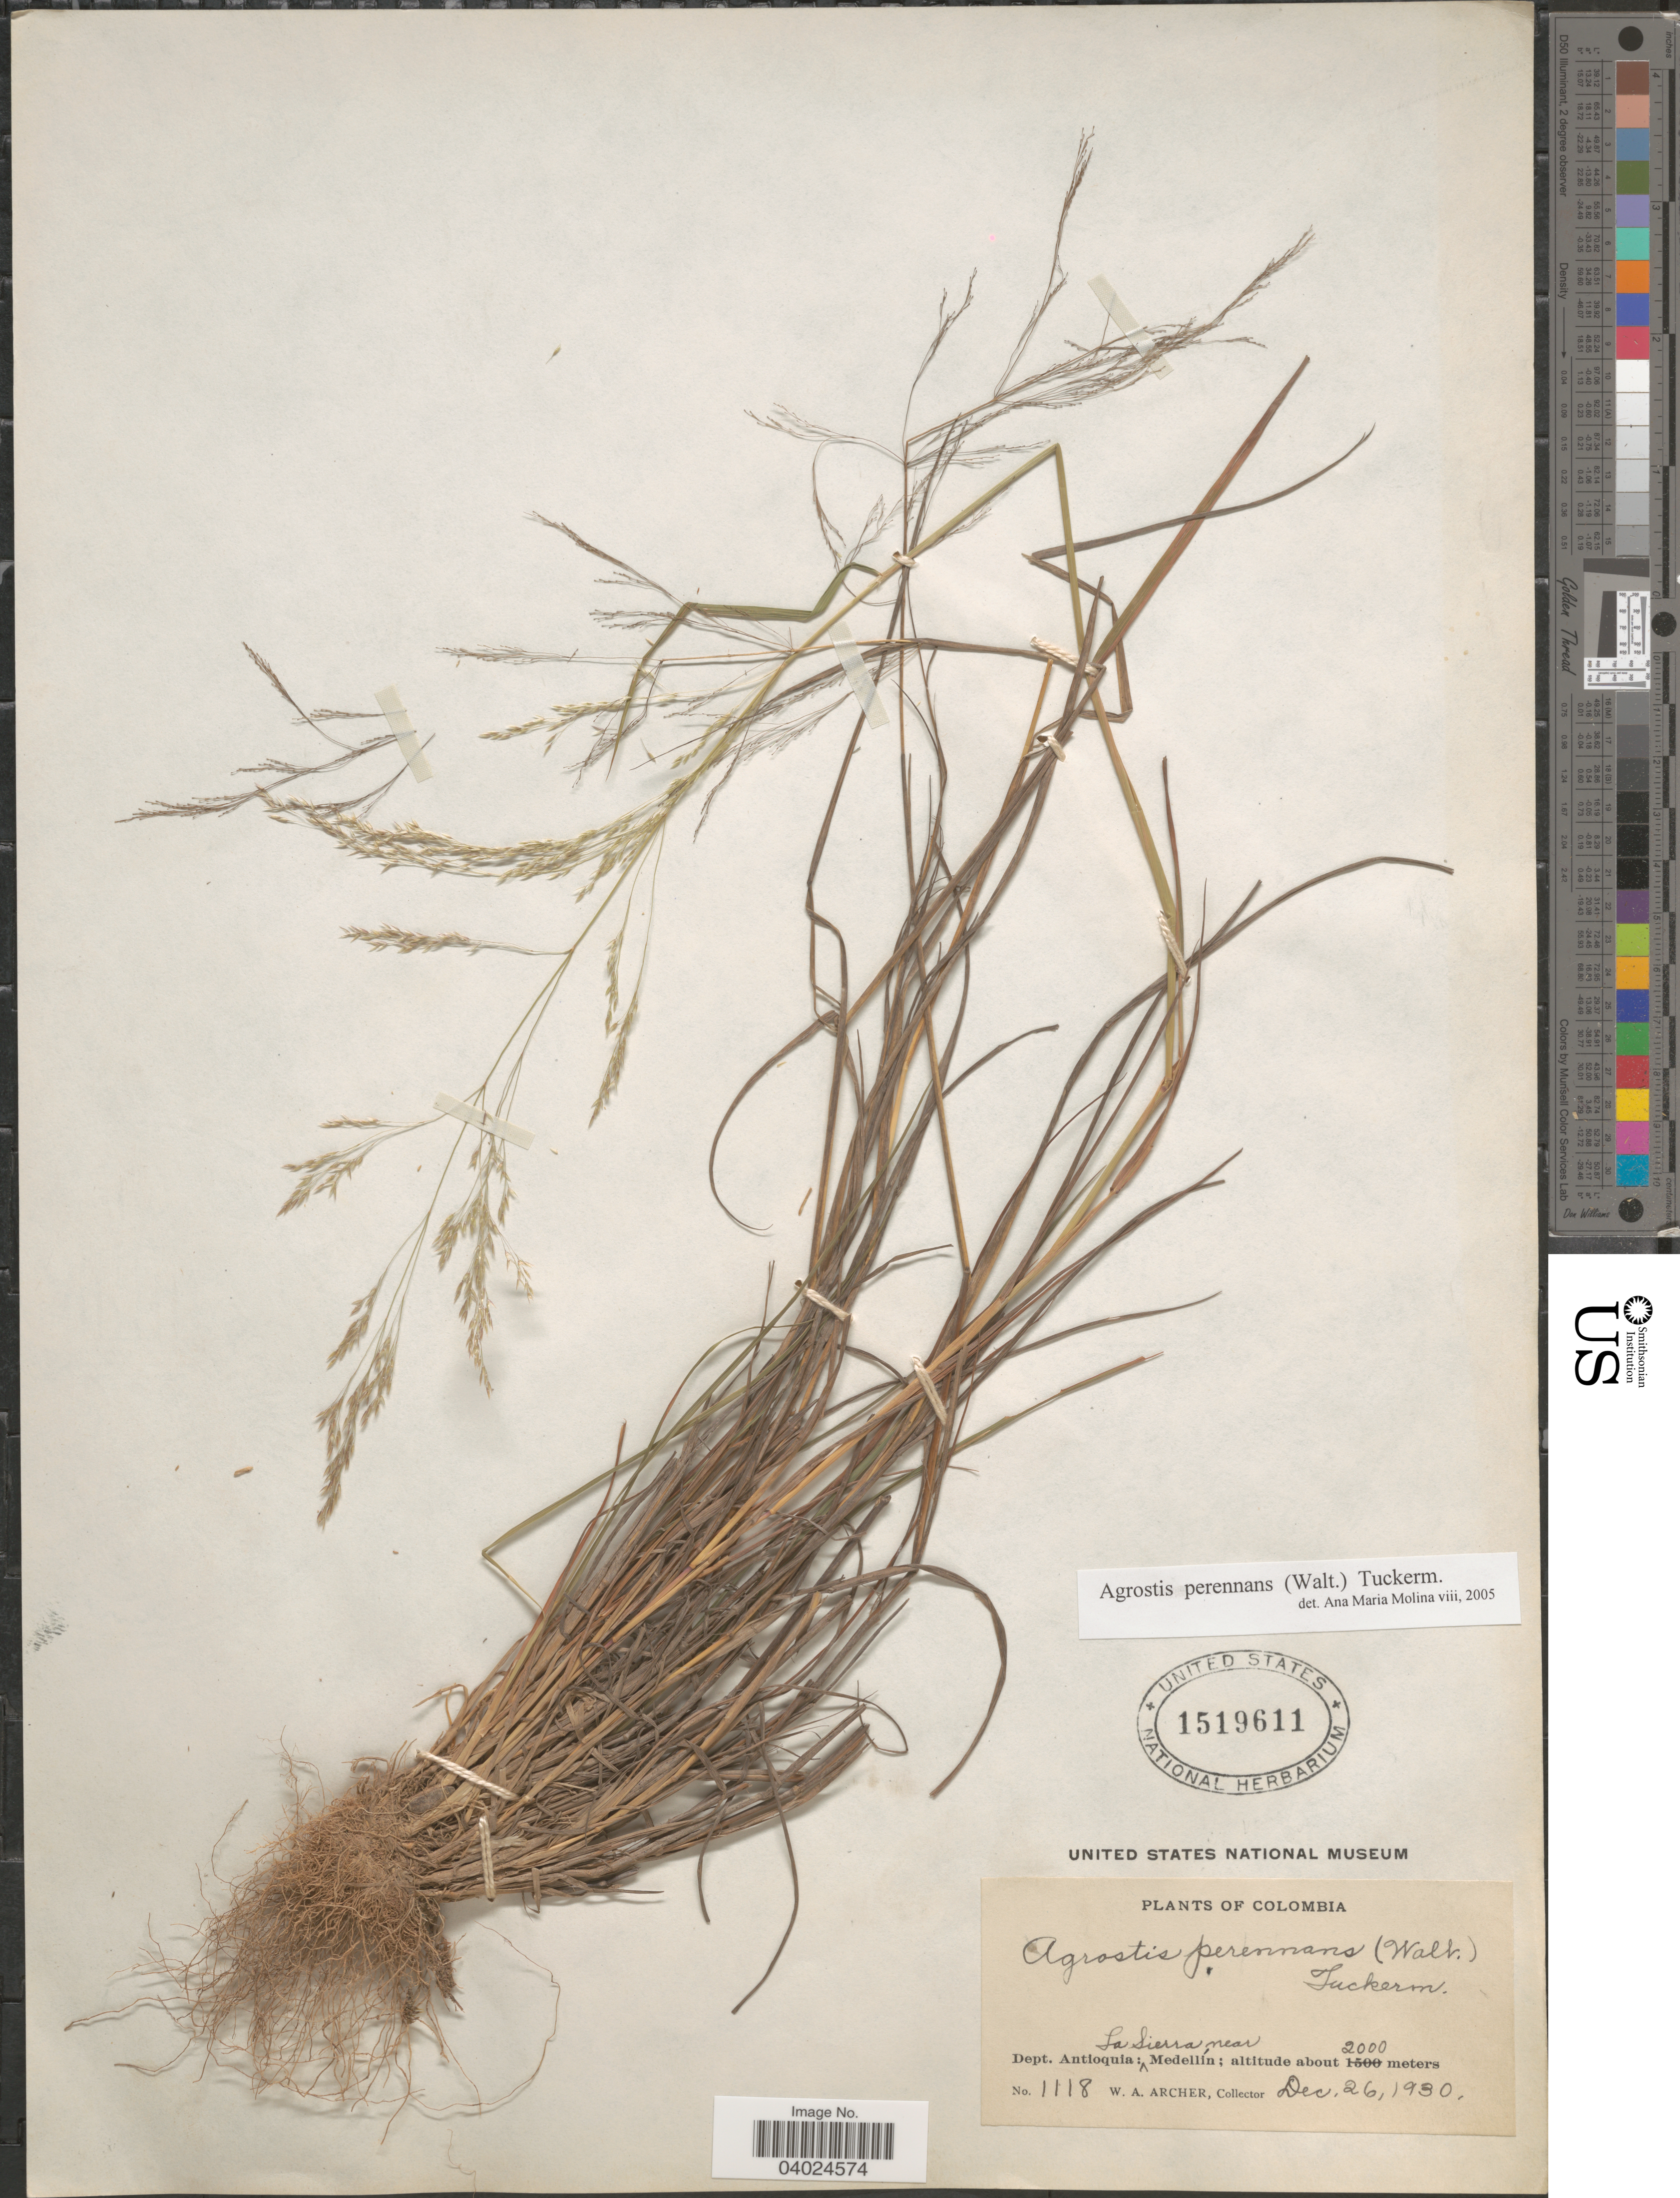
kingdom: Plantae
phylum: Tracheophyta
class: Liliopsida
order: Poales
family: Poaceae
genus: Agrostis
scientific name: Agrostis perennans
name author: (Walter) Tuck.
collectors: W. Archer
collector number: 1118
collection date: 1930-12-26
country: Colombia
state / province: Antioquia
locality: Dept. Antioquia: La Sierra near Medellín.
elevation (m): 2000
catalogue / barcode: US 1519611